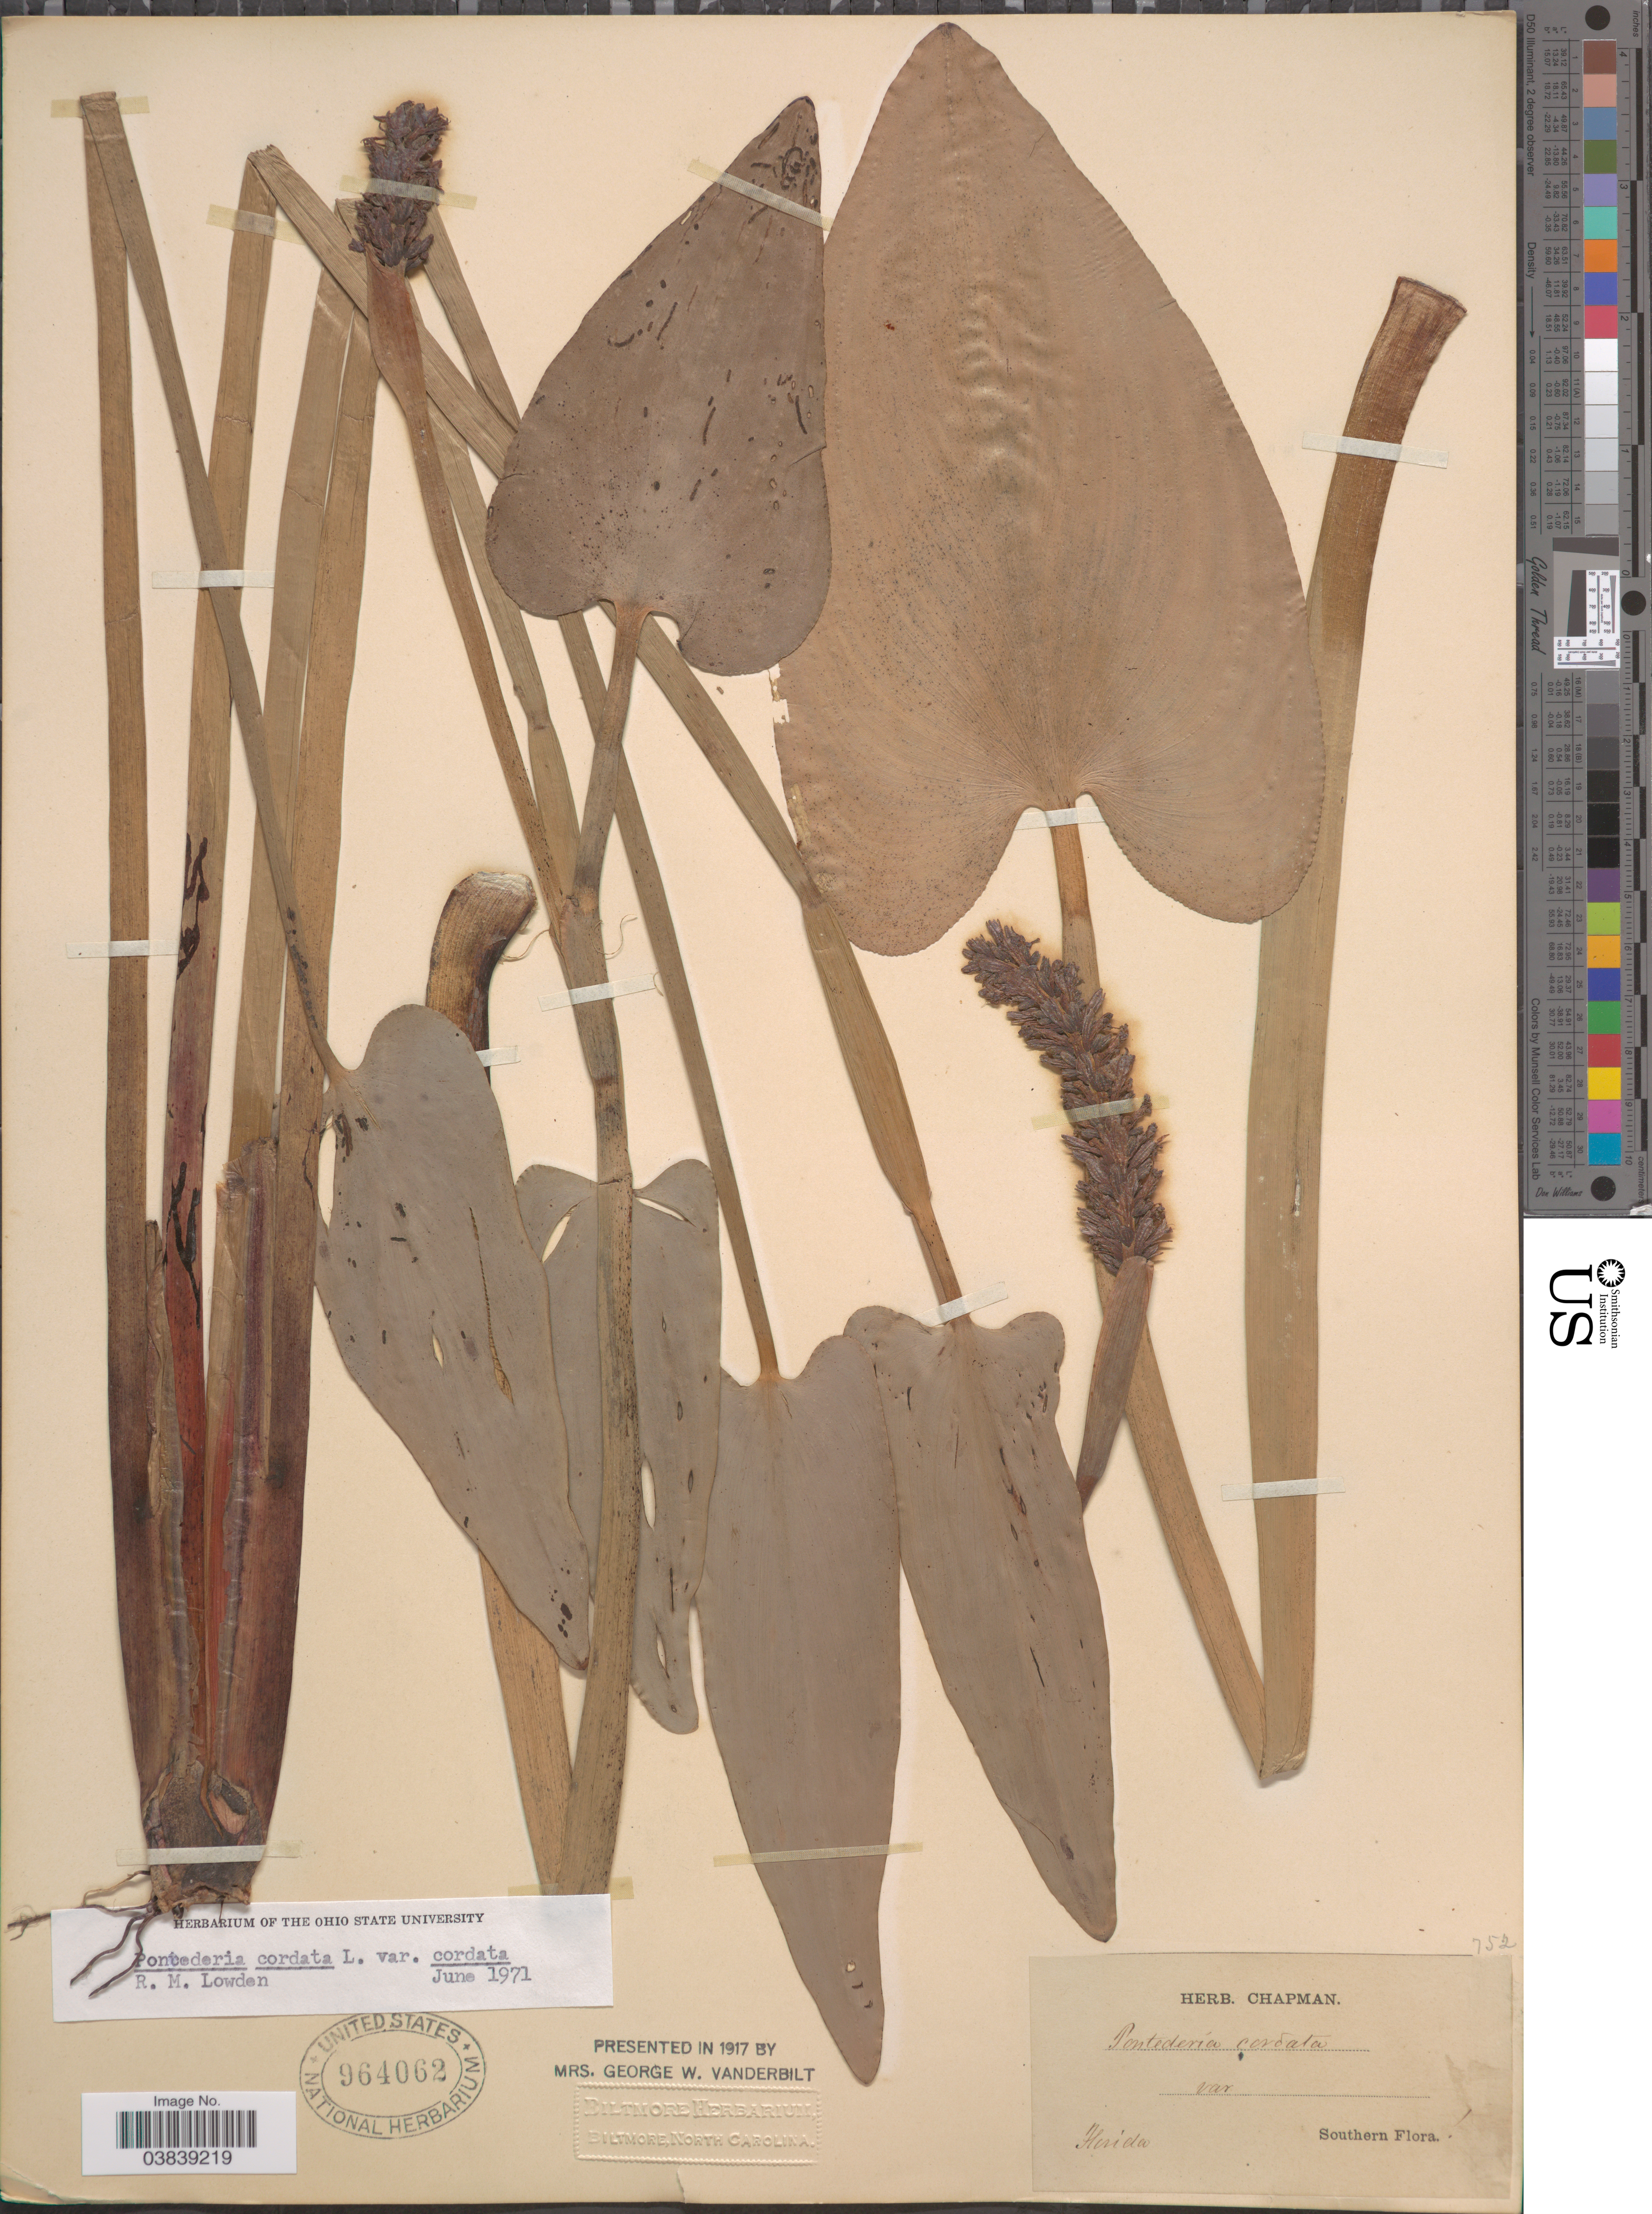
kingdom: Plantae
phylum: Tracheophyta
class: Liliopsida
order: Commelinales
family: Pontederiaceae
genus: Pontederia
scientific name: Pontederia cordata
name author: L.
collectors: ex herb. Chapman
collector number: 752?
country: United States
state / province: Florida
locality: Southern.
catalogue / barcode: US 964062